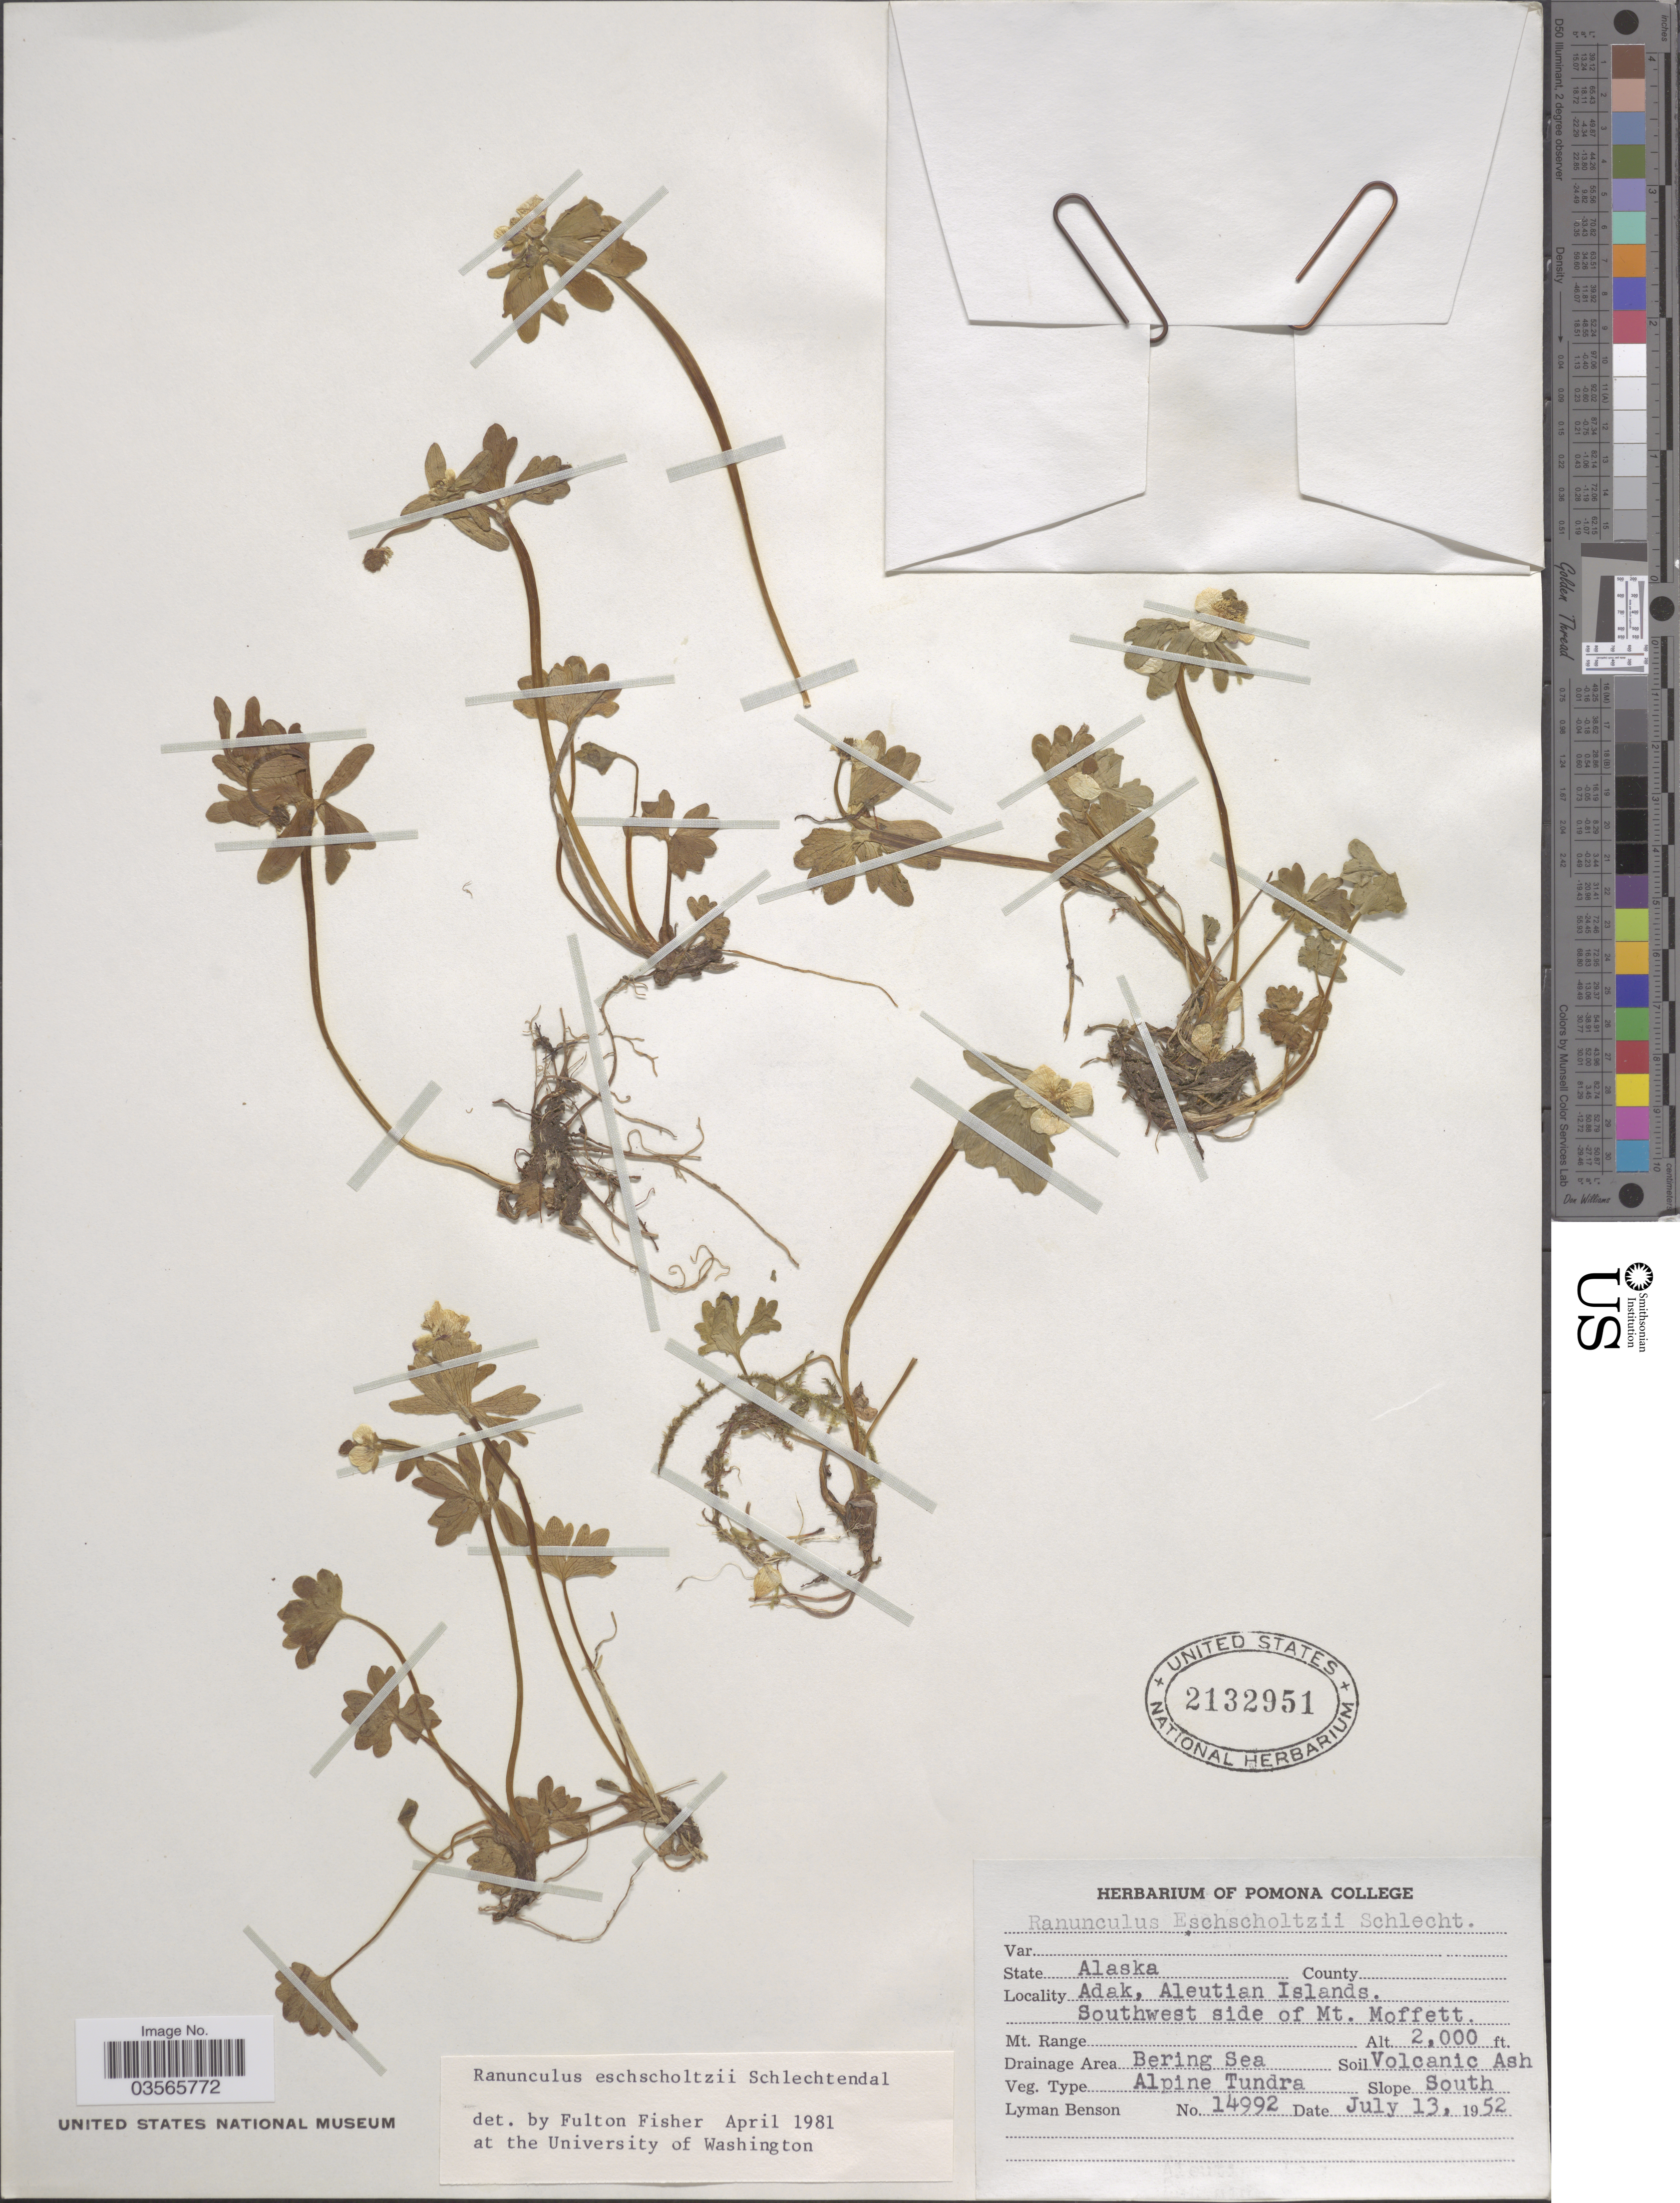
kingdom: Plantae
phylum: Tracheophyta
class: Magnoliopsida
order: Ranunculales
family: Ranunculaceae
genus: Ranunculus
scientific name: Ranunculus eschscholtzii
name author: Schltdl.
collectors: L. D. Benson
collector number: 14992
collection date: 1952-07-13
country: United States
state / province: Alaska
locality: Adak, Aleutian Islands. Southwest side of Mt. Moffett. Drainage Area Bering Sea.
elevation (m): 610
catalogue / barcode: US 2132951